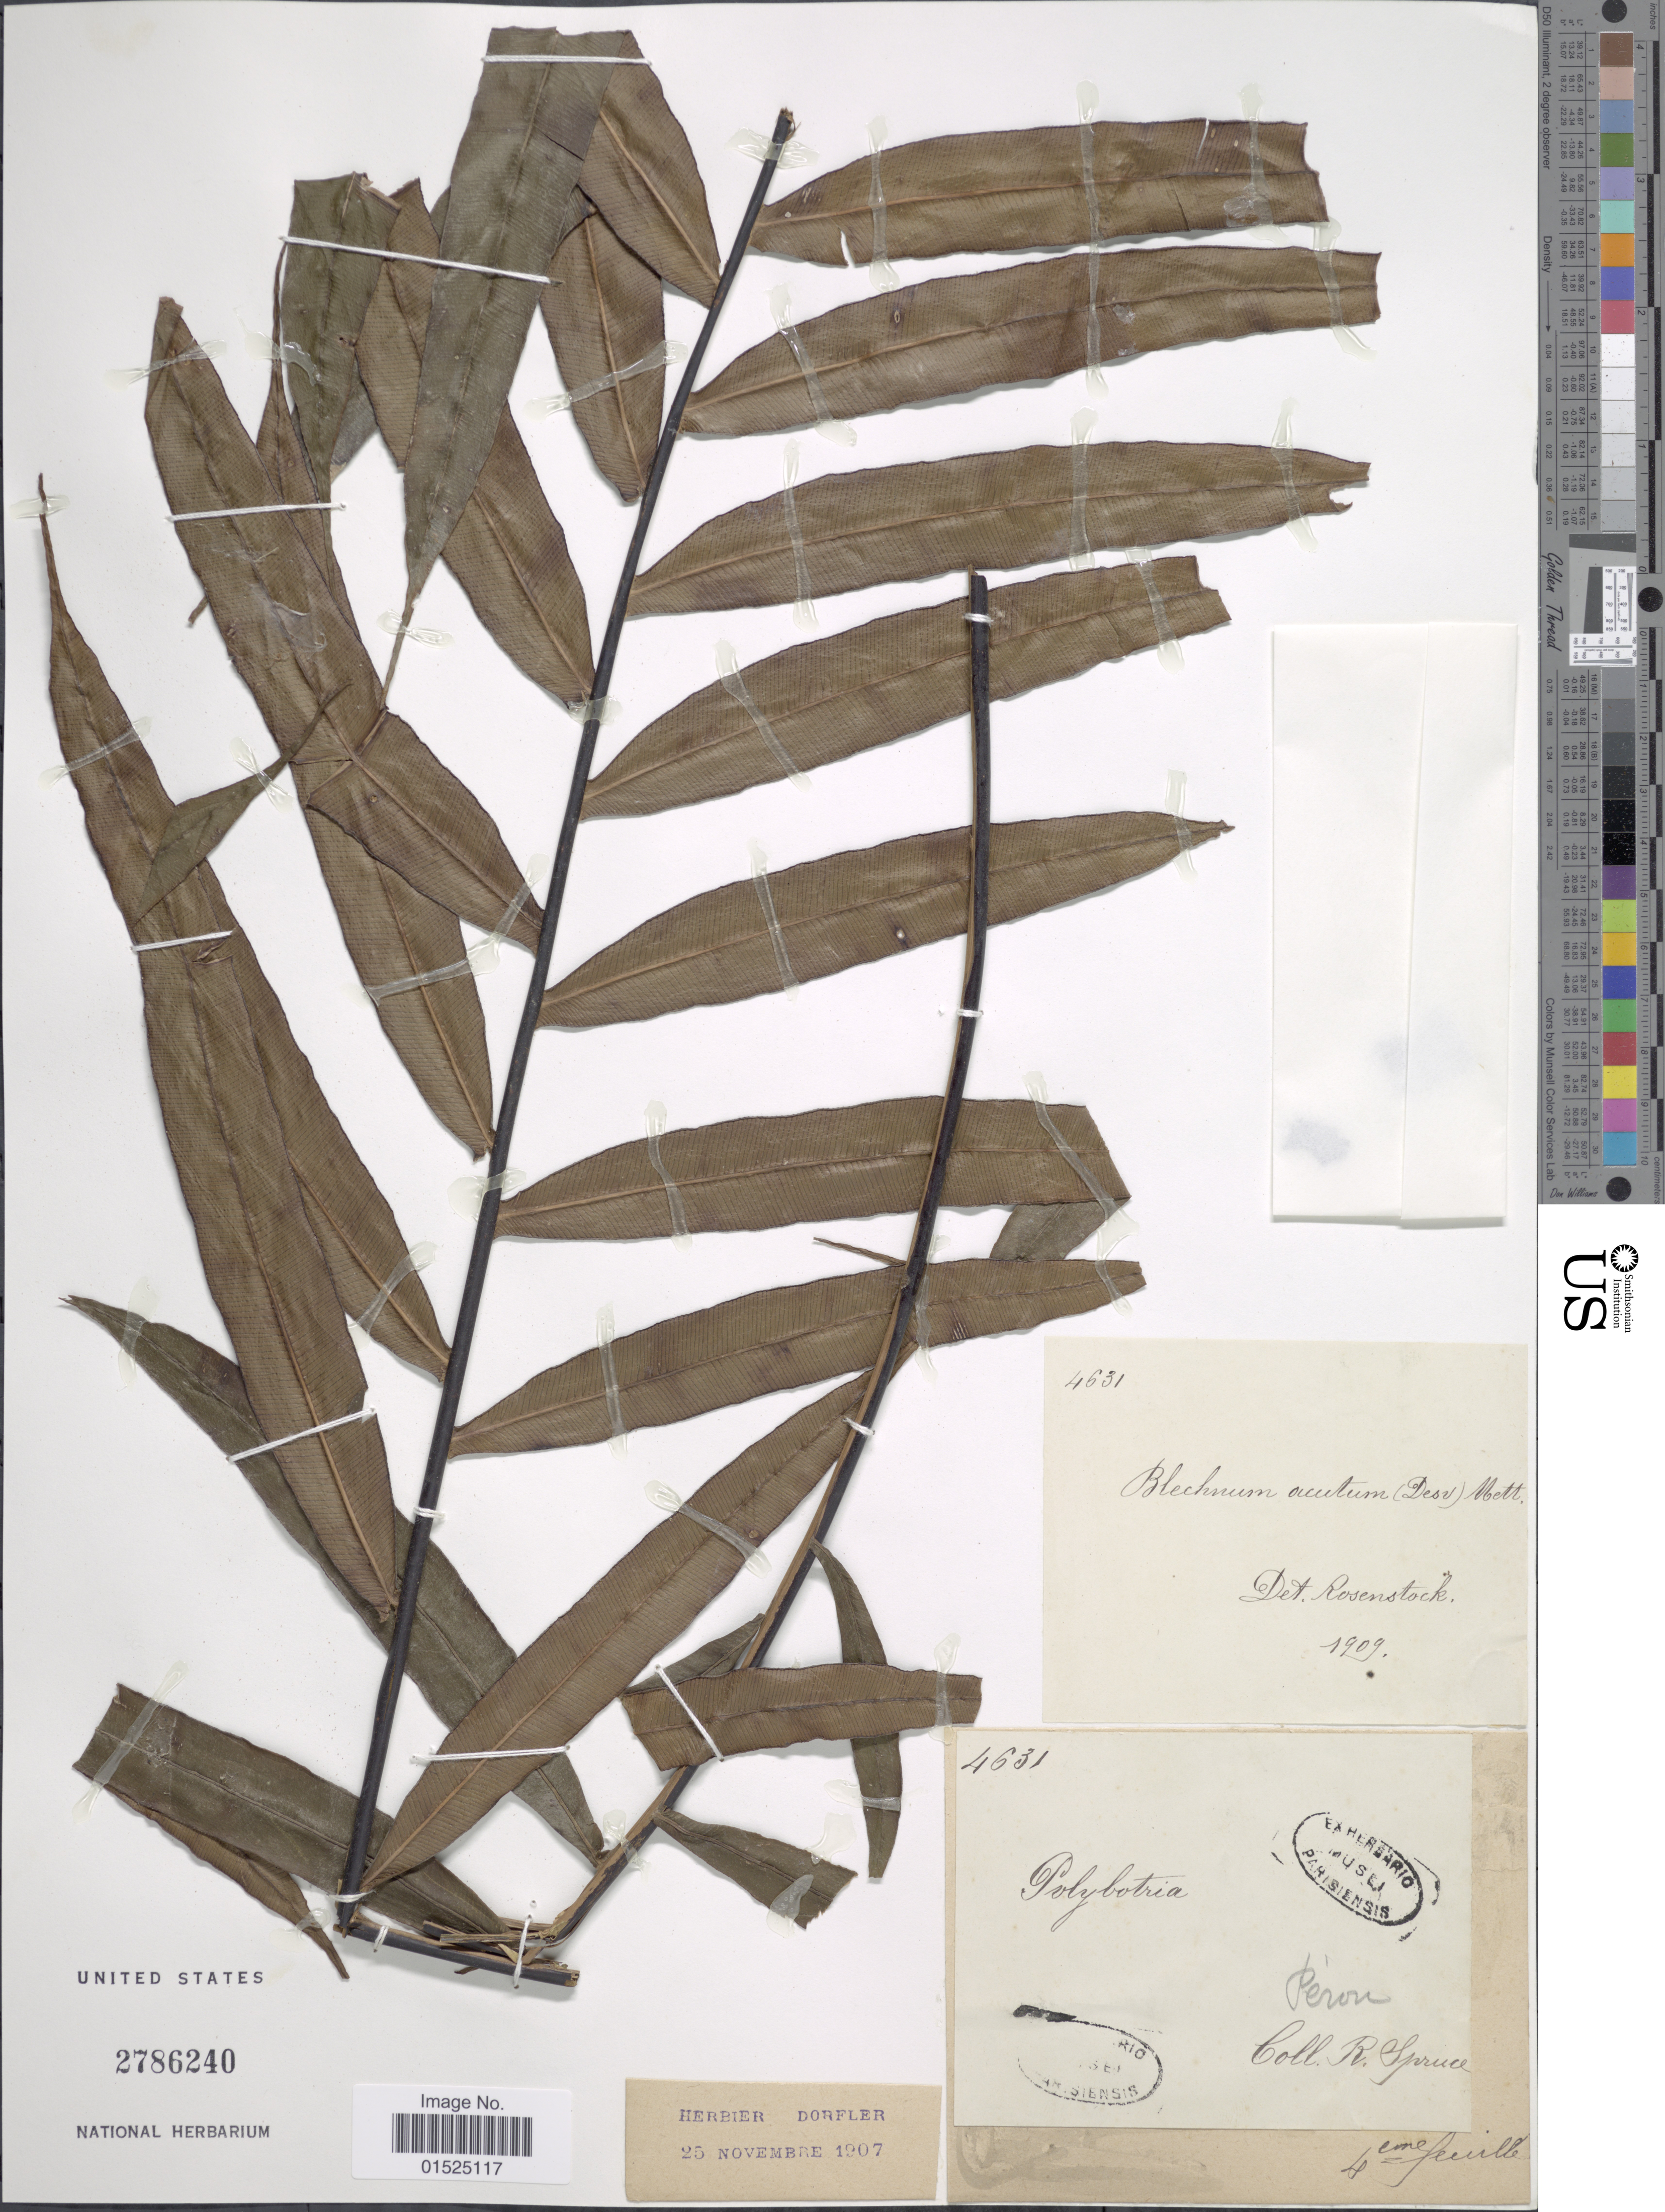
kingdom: Plantae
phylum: Tracheophyta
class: Polypodiopsida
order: Polypodiales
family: Blechnaceae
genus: Blechnum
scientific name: Blechnum acutum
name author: (Desv.) Mett.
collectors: R. Spruce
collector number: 4631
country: Peru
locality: Perou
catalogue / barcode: US 2786240